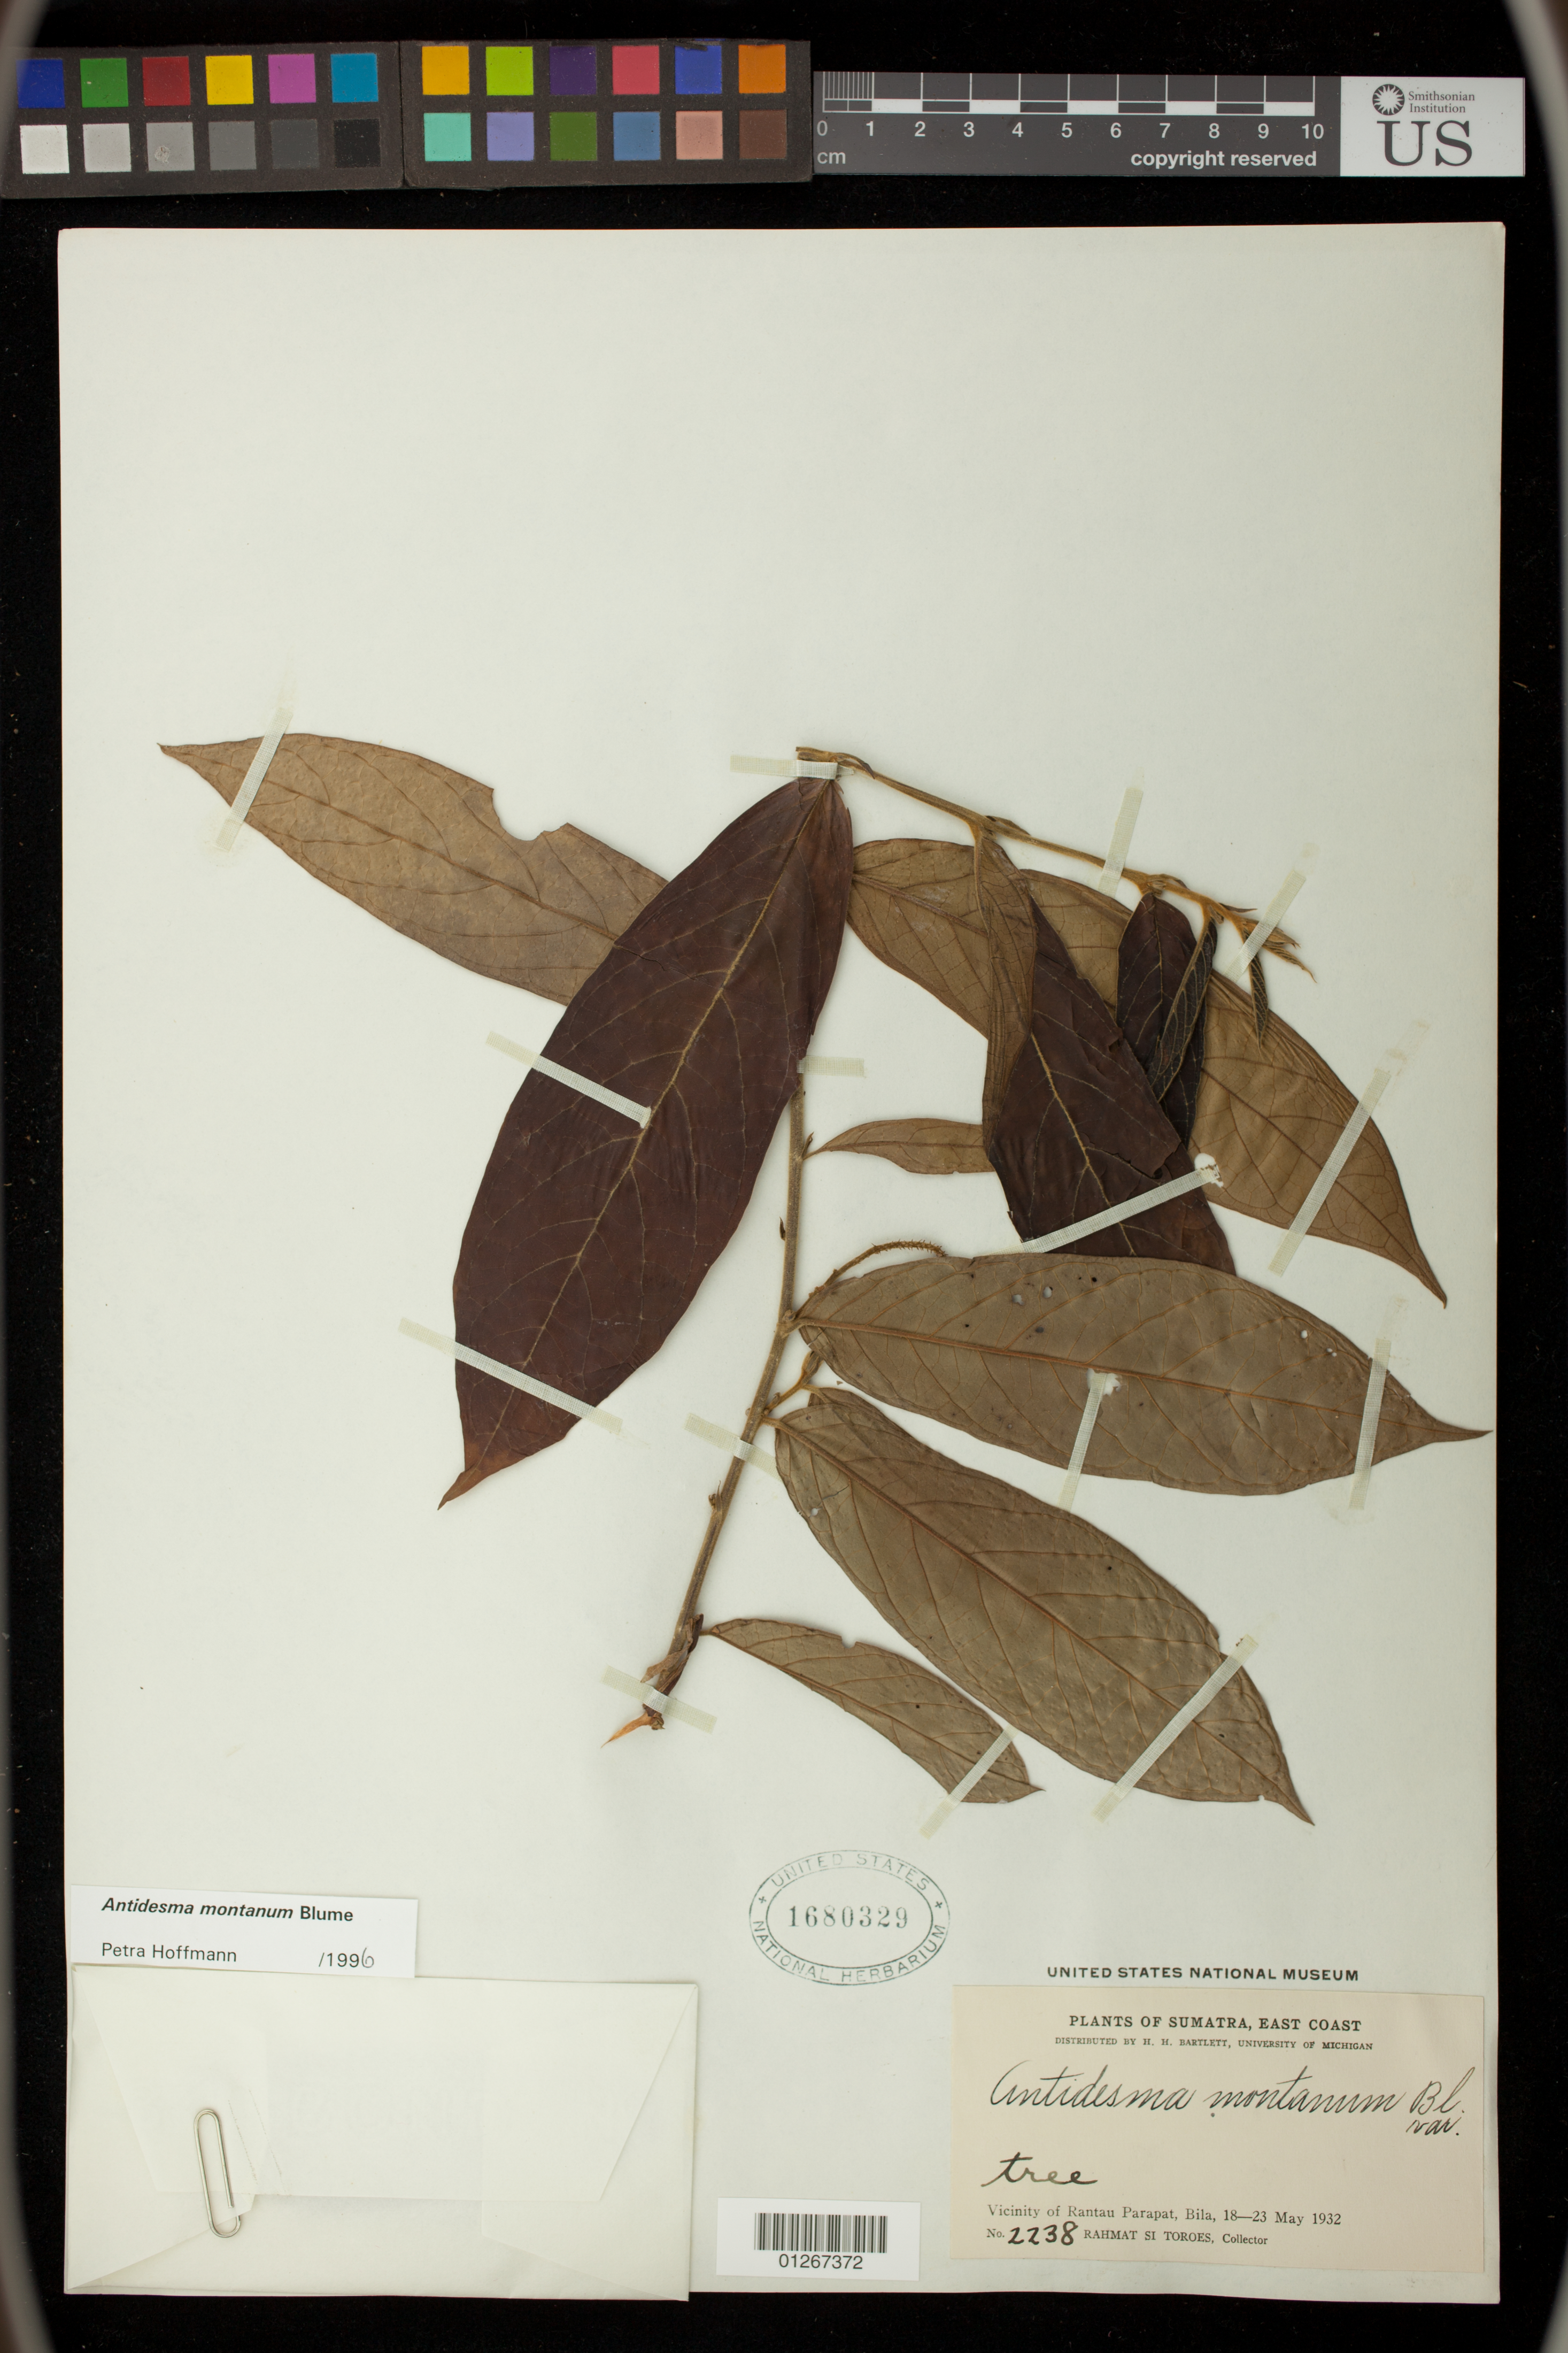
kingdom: Plantae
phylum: Tracheophyta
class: Magnoliopsida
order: Malpighiales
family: Phyllanthaceae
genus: Antidesma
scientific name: Antidesma montanum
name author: Blume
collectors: Rahmat Si Boeea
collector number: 2238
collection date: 1932-05-18/1932-05-23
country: Indonesia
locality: Rantau Parapat, Bila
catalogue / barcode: US 1680329